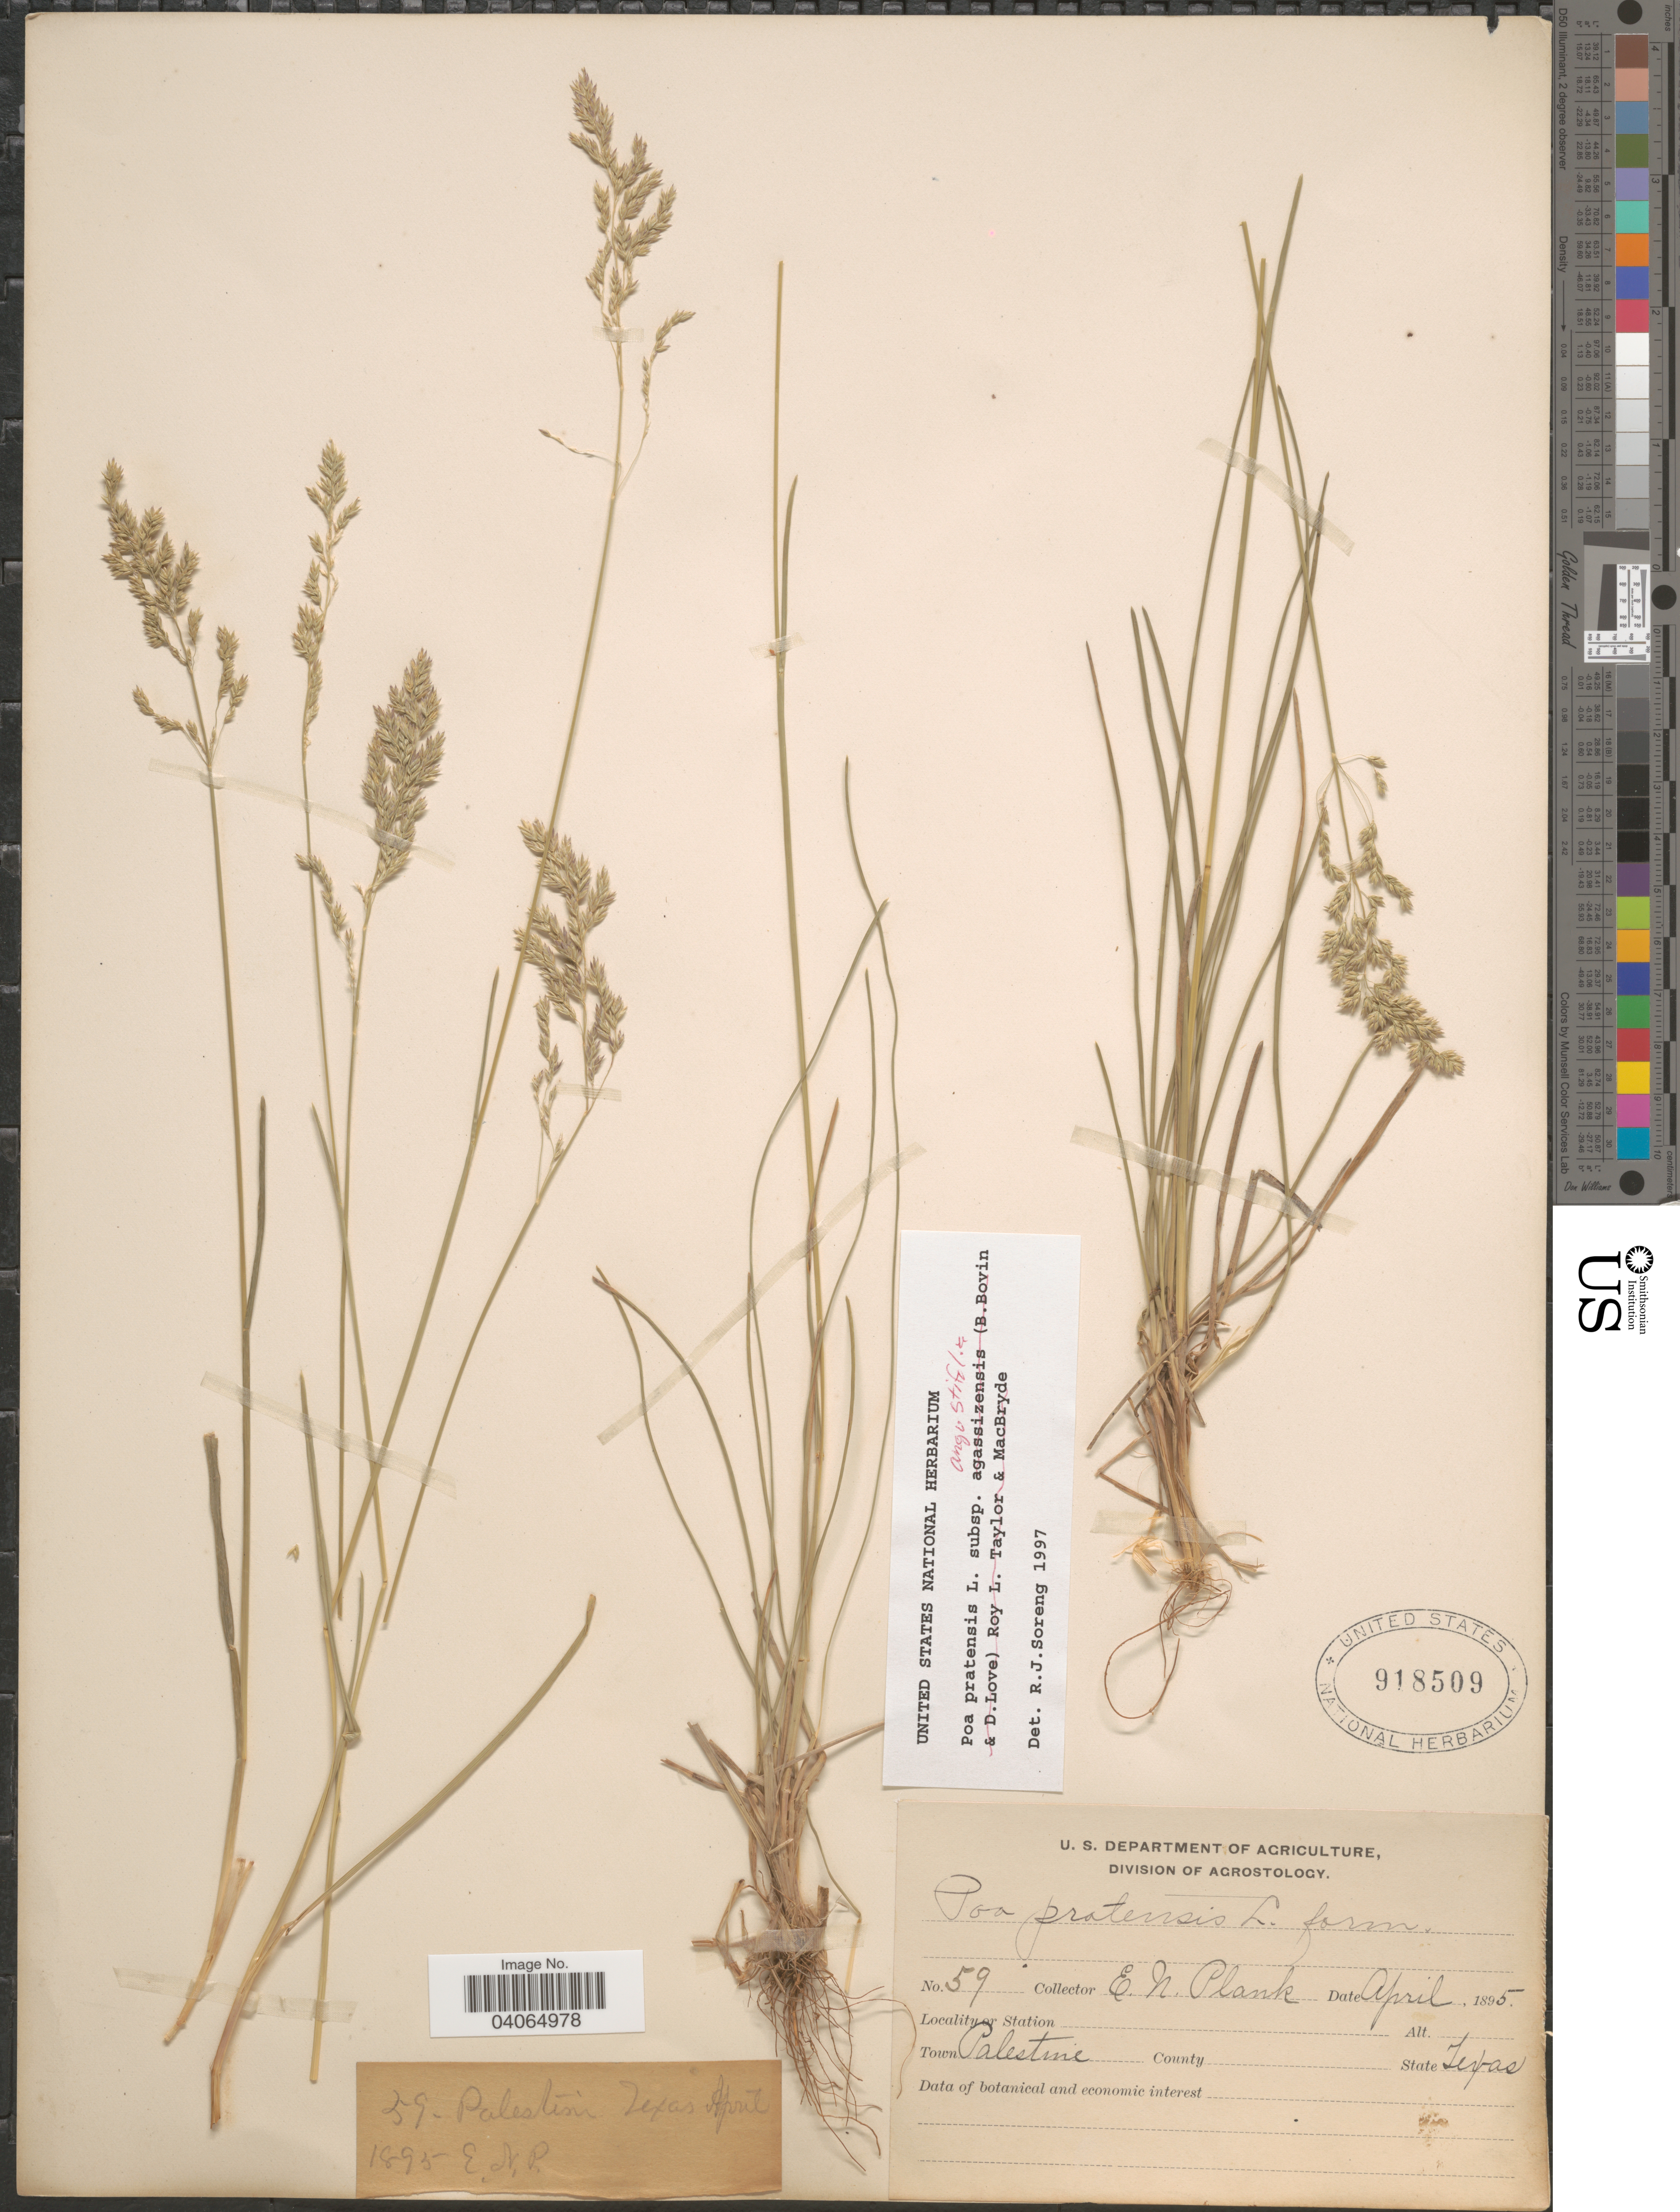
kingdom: Plantae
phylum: Tracheophyta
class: Liliopsida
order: Poales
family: Poaceae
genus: Poa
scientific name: Poa pratensis subsp. angustifolia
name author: (L.) Lej.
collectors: E. Plank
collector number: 59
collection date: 1895-04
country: United States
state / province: Texas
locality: Town Palestine.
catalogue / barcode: US 918509